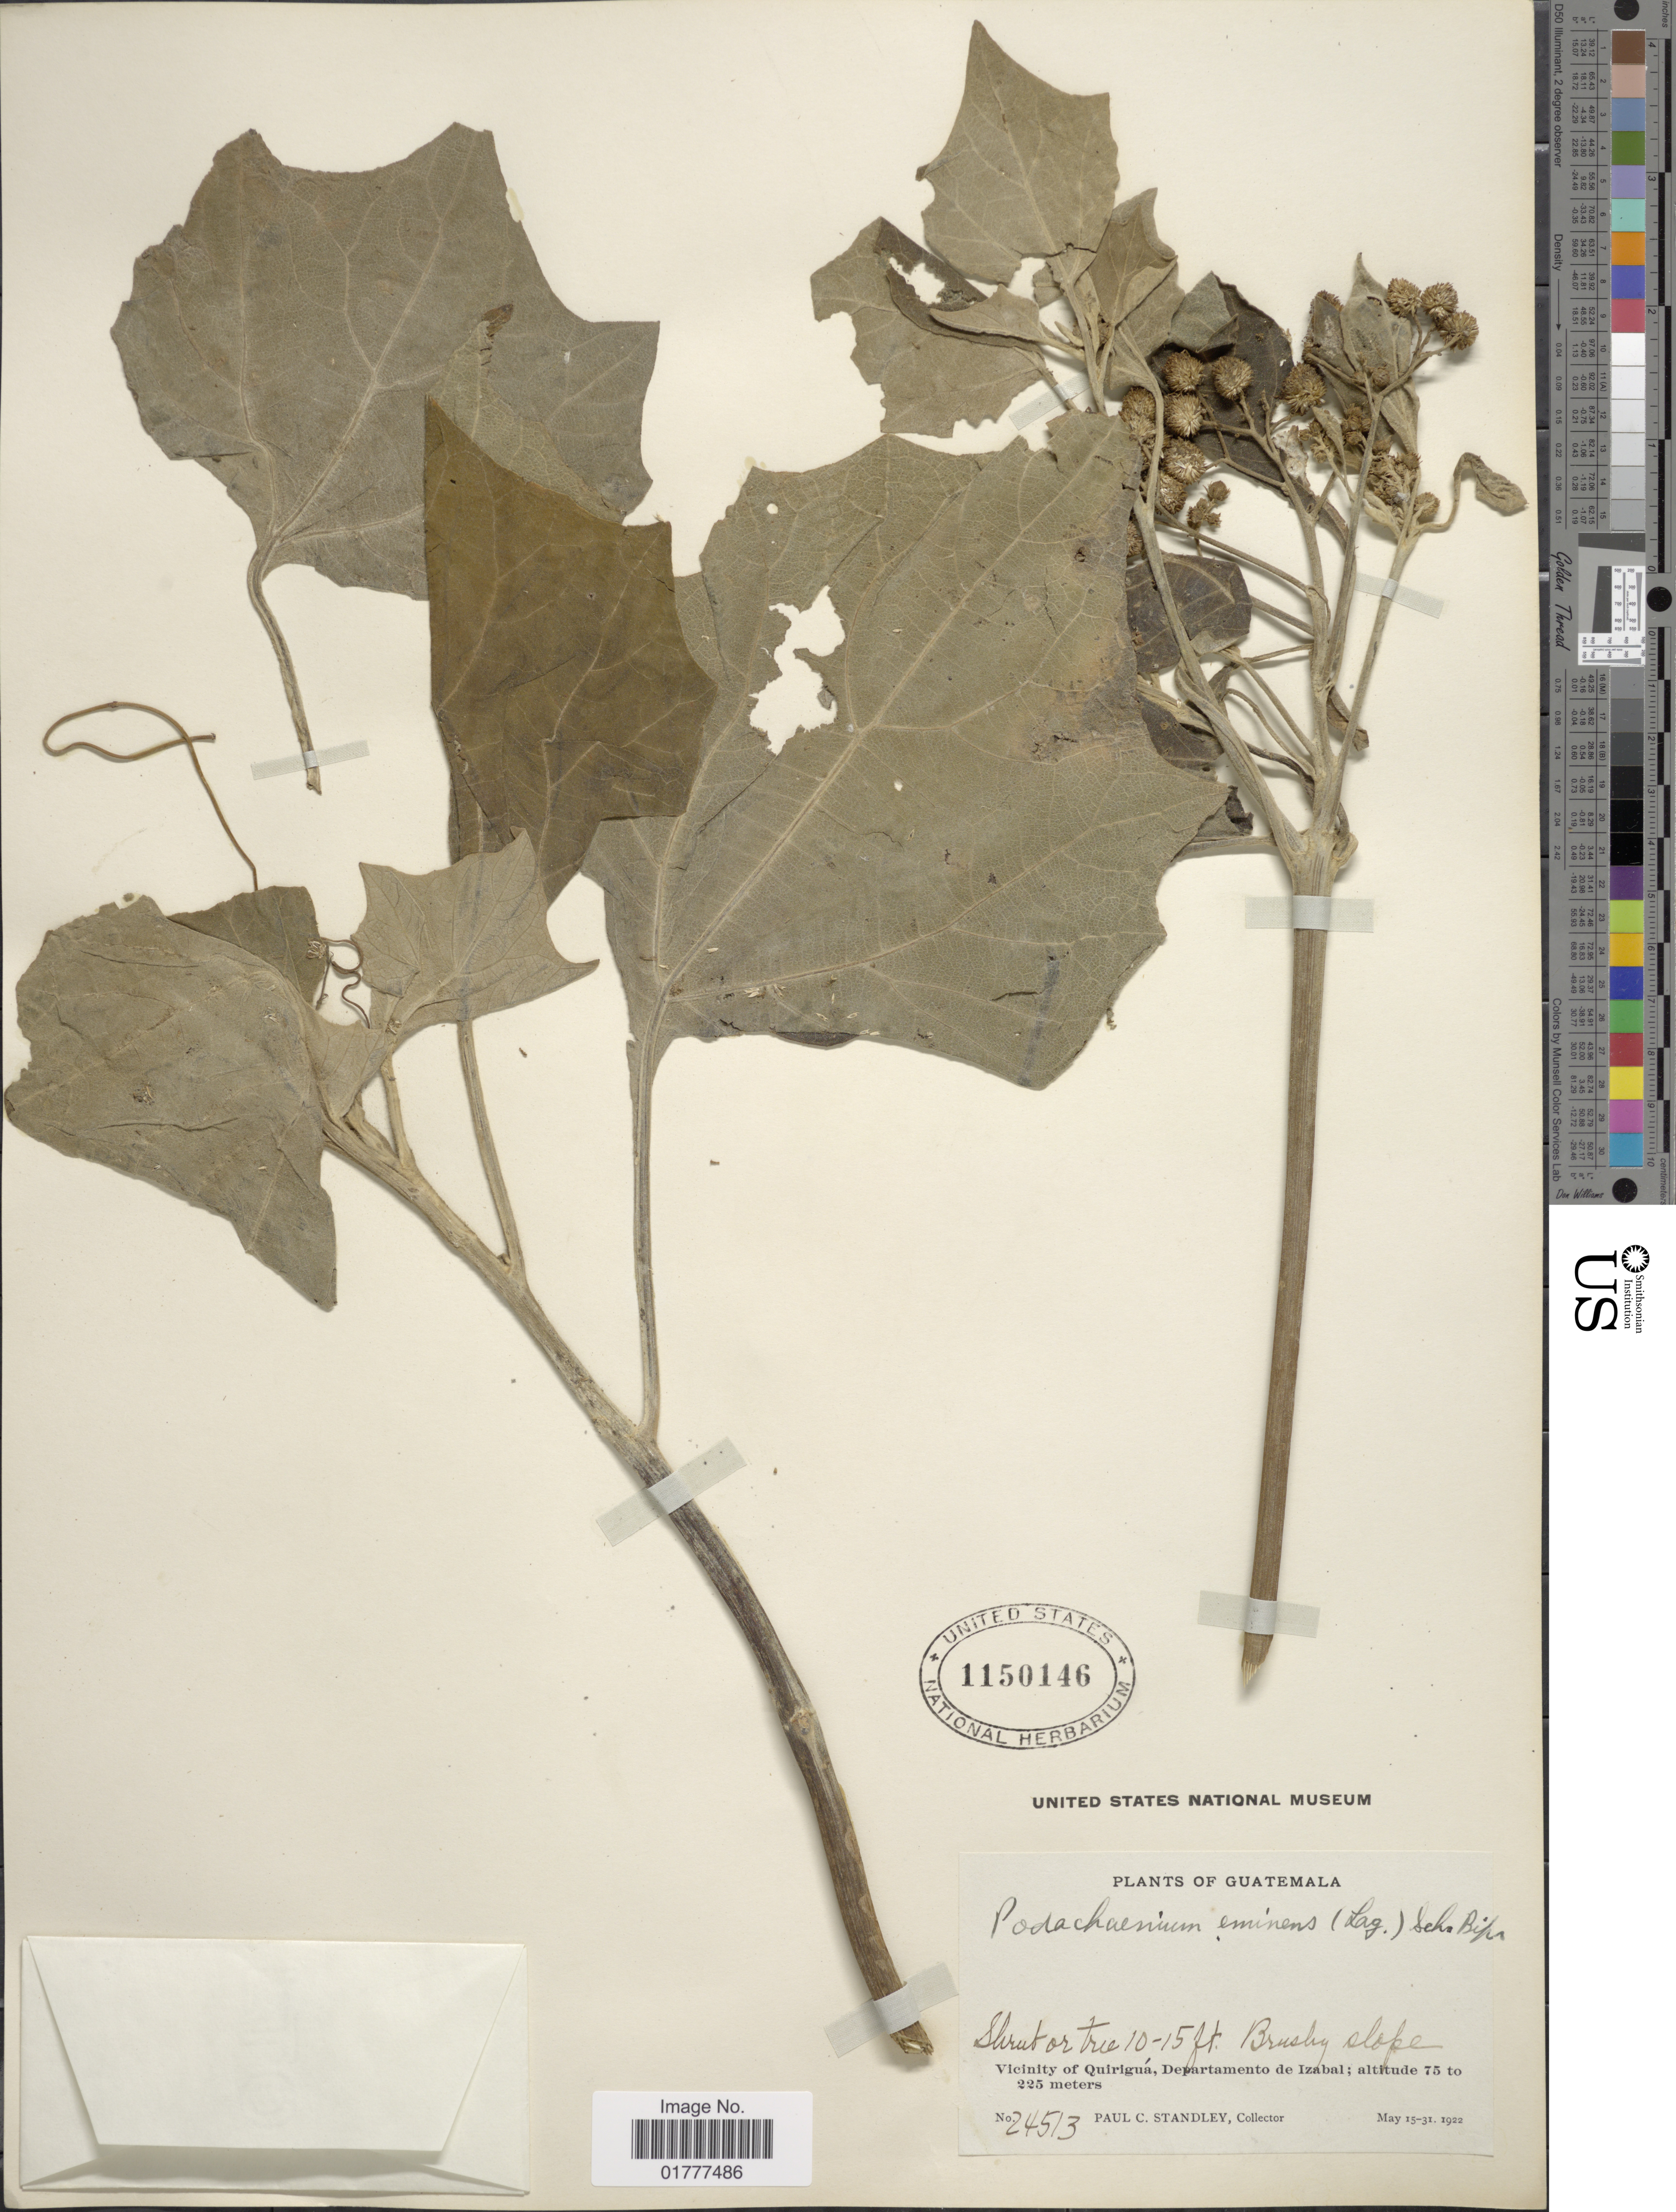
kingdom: Plantae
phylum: Tracheophyta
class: Magnoliopsida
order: Asterales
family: Asteraceae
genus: Podachaenium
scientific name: Podachaenium eminens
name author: (Lag.) Sch. Bip. ex Sch. Bip.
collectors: P. C. Standley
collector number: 24513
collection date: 1922-05-15/1922-05-31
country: Guatemala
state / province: Izabal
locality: Guatemala. Vicinity of Quirigua, Departamento de Izabal.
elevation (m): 75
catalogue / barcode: US 1150146